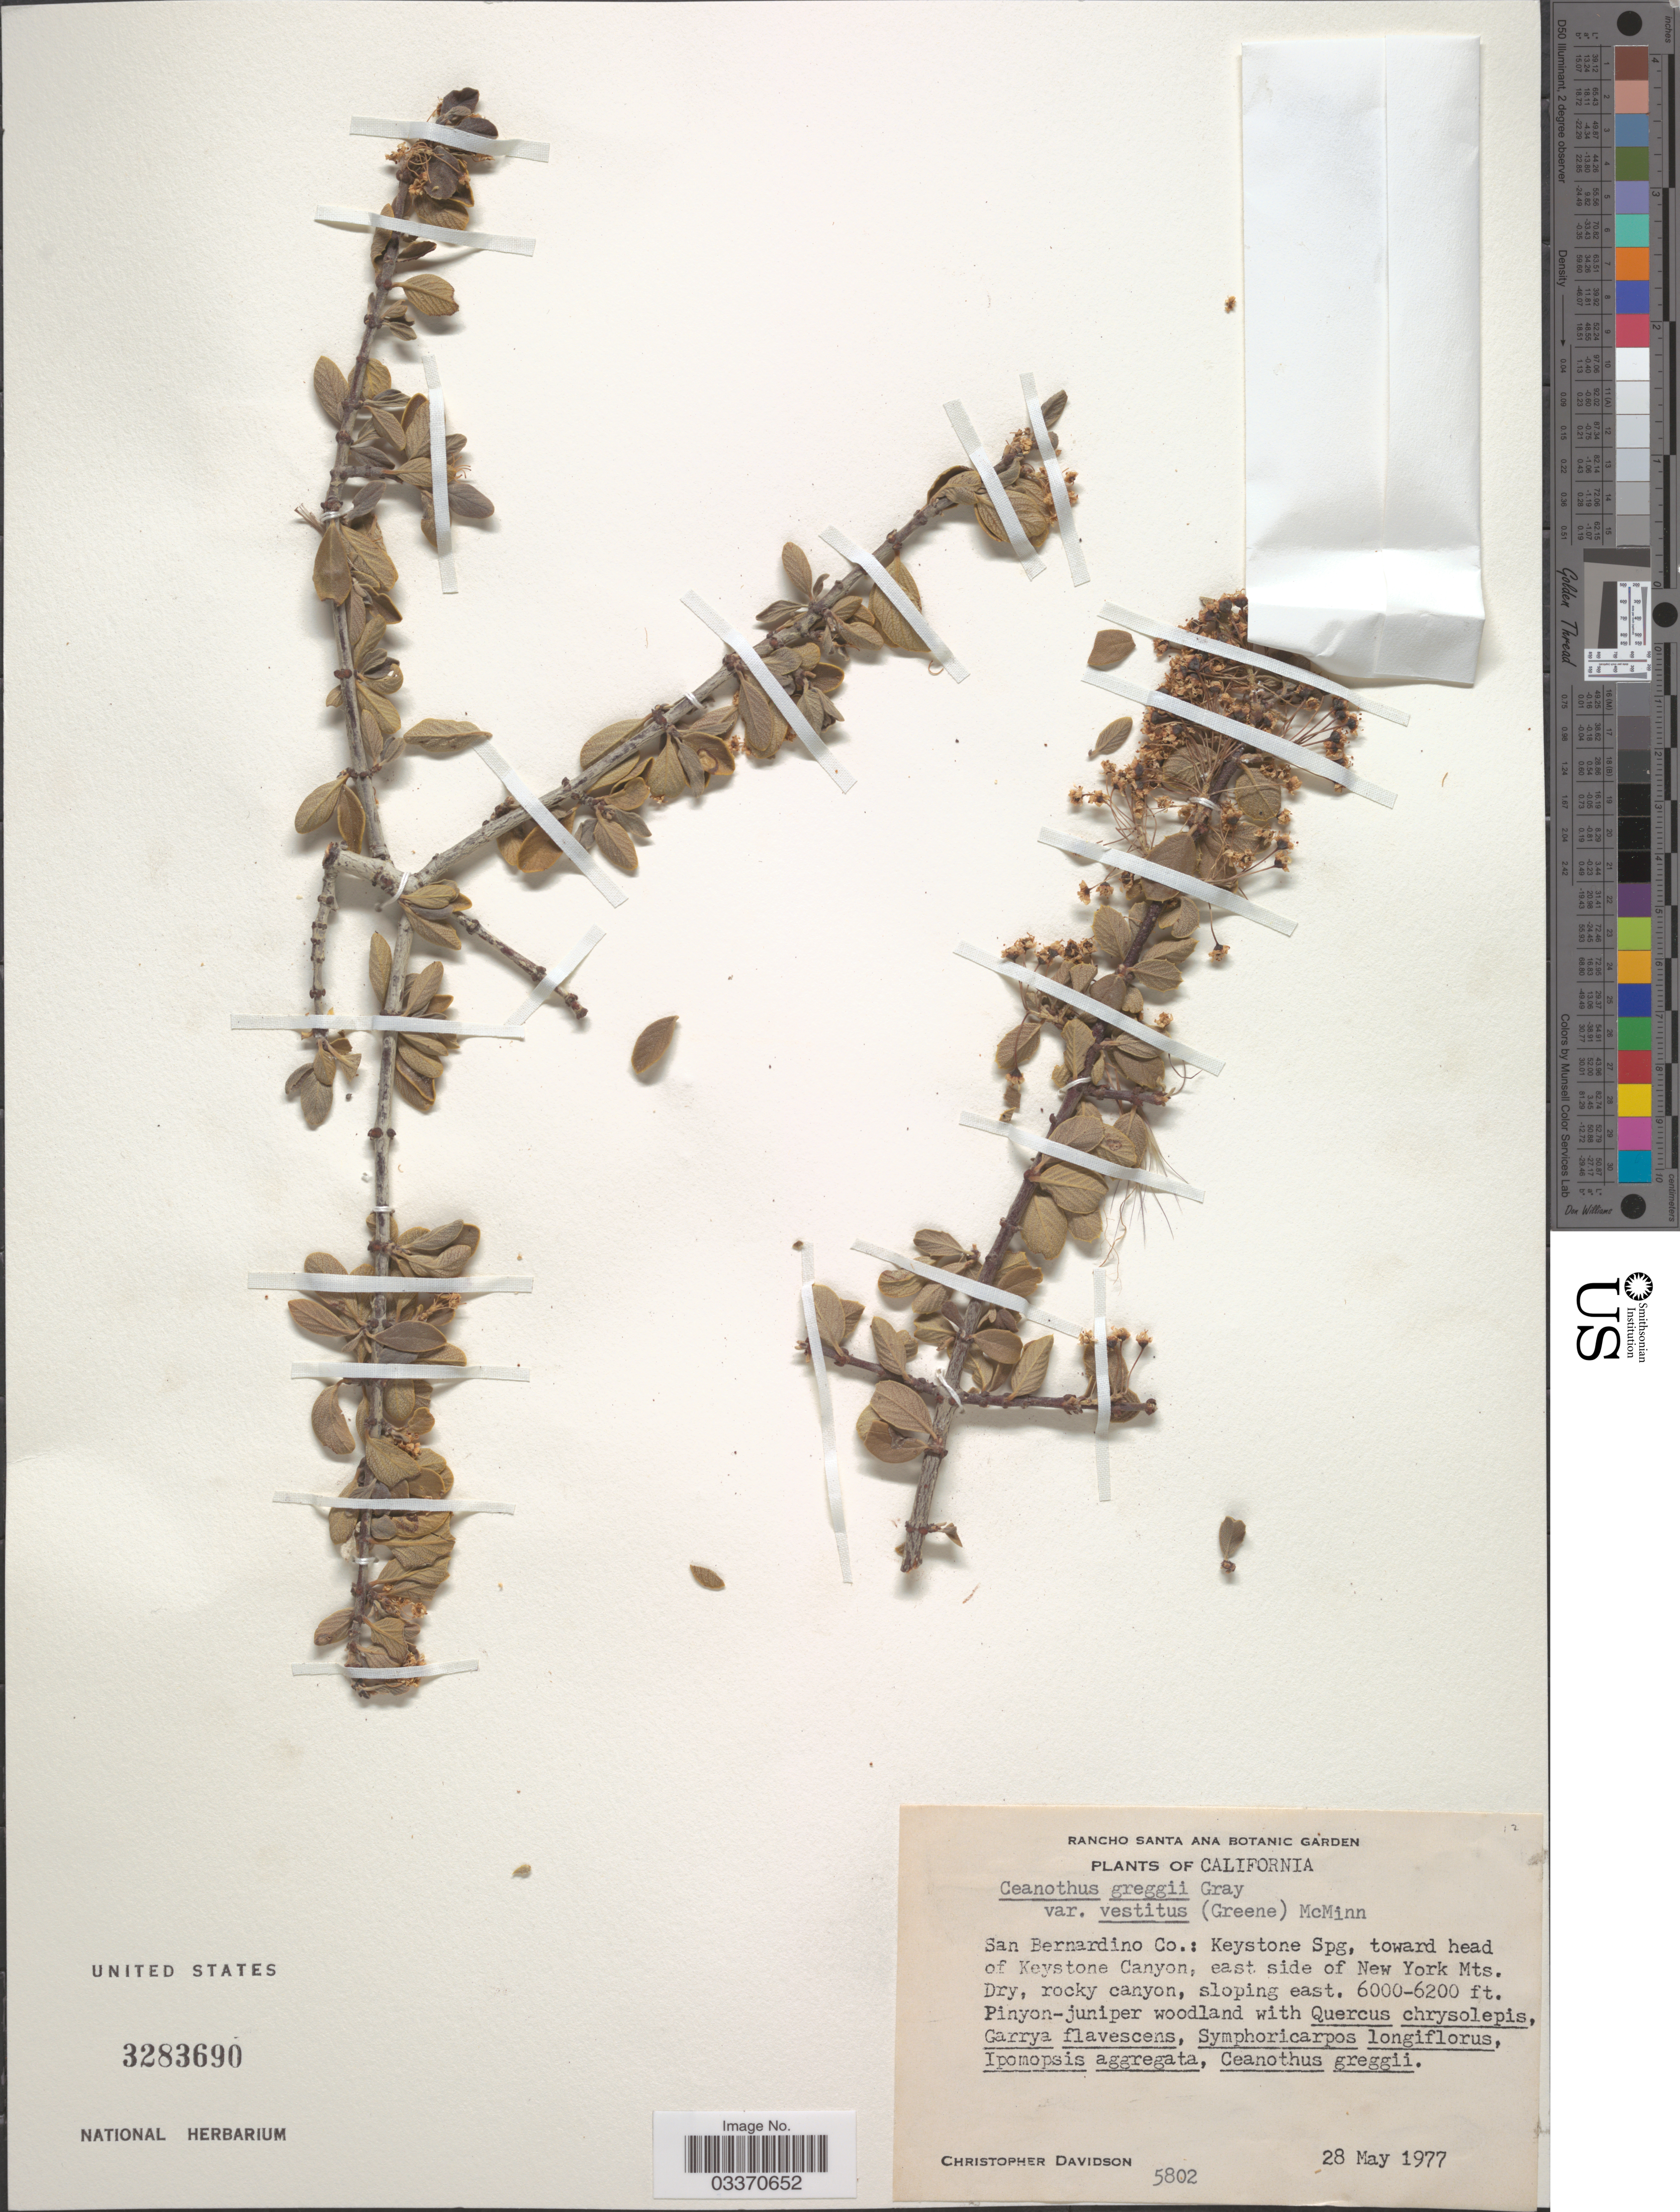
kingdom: Plantae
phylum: Tracheophyta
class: Magnoliopsida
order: Rosales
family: Rhamnaceae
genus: Ceanothus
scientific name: Ceanothus vestitus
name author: Greene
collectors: C. Davidson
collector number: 5802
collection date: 1977-05-28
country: United States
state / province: California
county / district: San Bernardino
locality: San Bernardino Co.: Keystone Spg, toward head of Keystone Canyon, east side of New York Mts.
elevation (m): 1829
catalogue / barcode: US 3283690